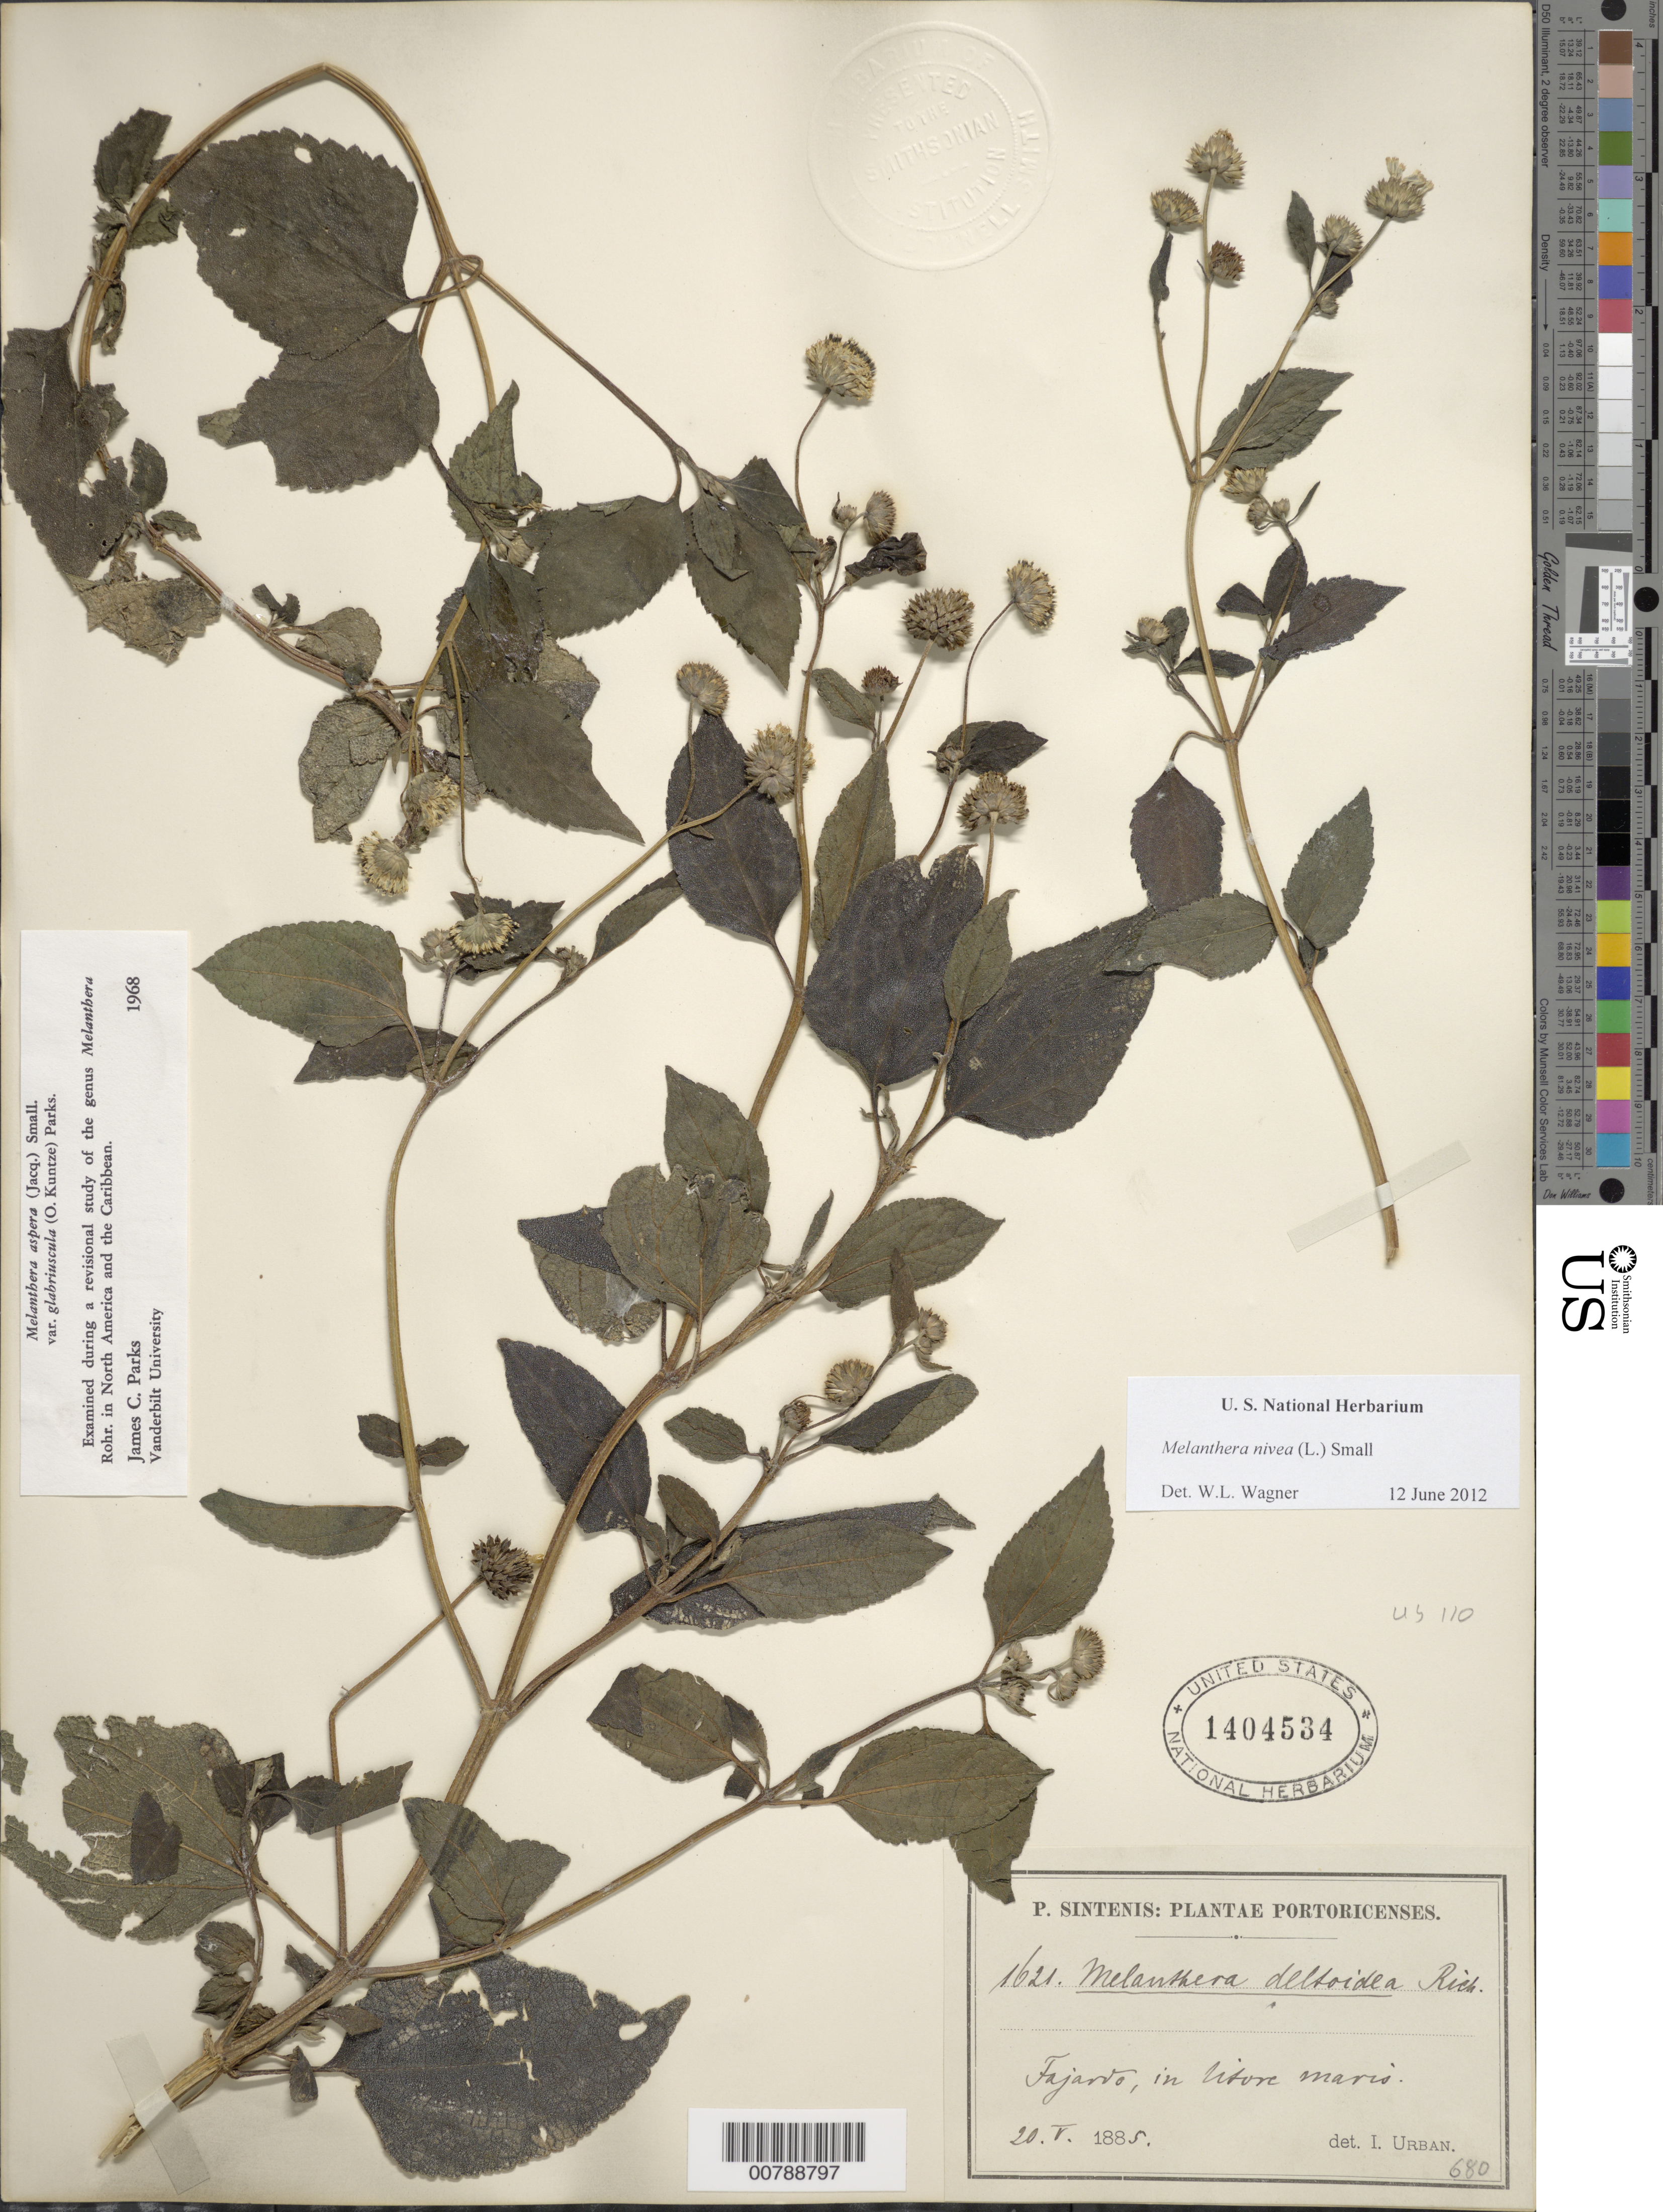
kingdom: Plantae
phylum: Tracheophyta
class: Magnoliopsida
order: Asterales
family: Asteraceae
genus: Melanthera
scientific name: Melanthera nivea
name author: (L.) Small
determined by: Parks, J. C.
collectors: P. Sintenis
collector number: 1621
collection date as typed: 20 May 1885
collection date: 1885-05-20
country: Puerto Rico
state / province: Fajardo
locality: Fajardo, in litore maris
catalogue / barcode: US 1404534